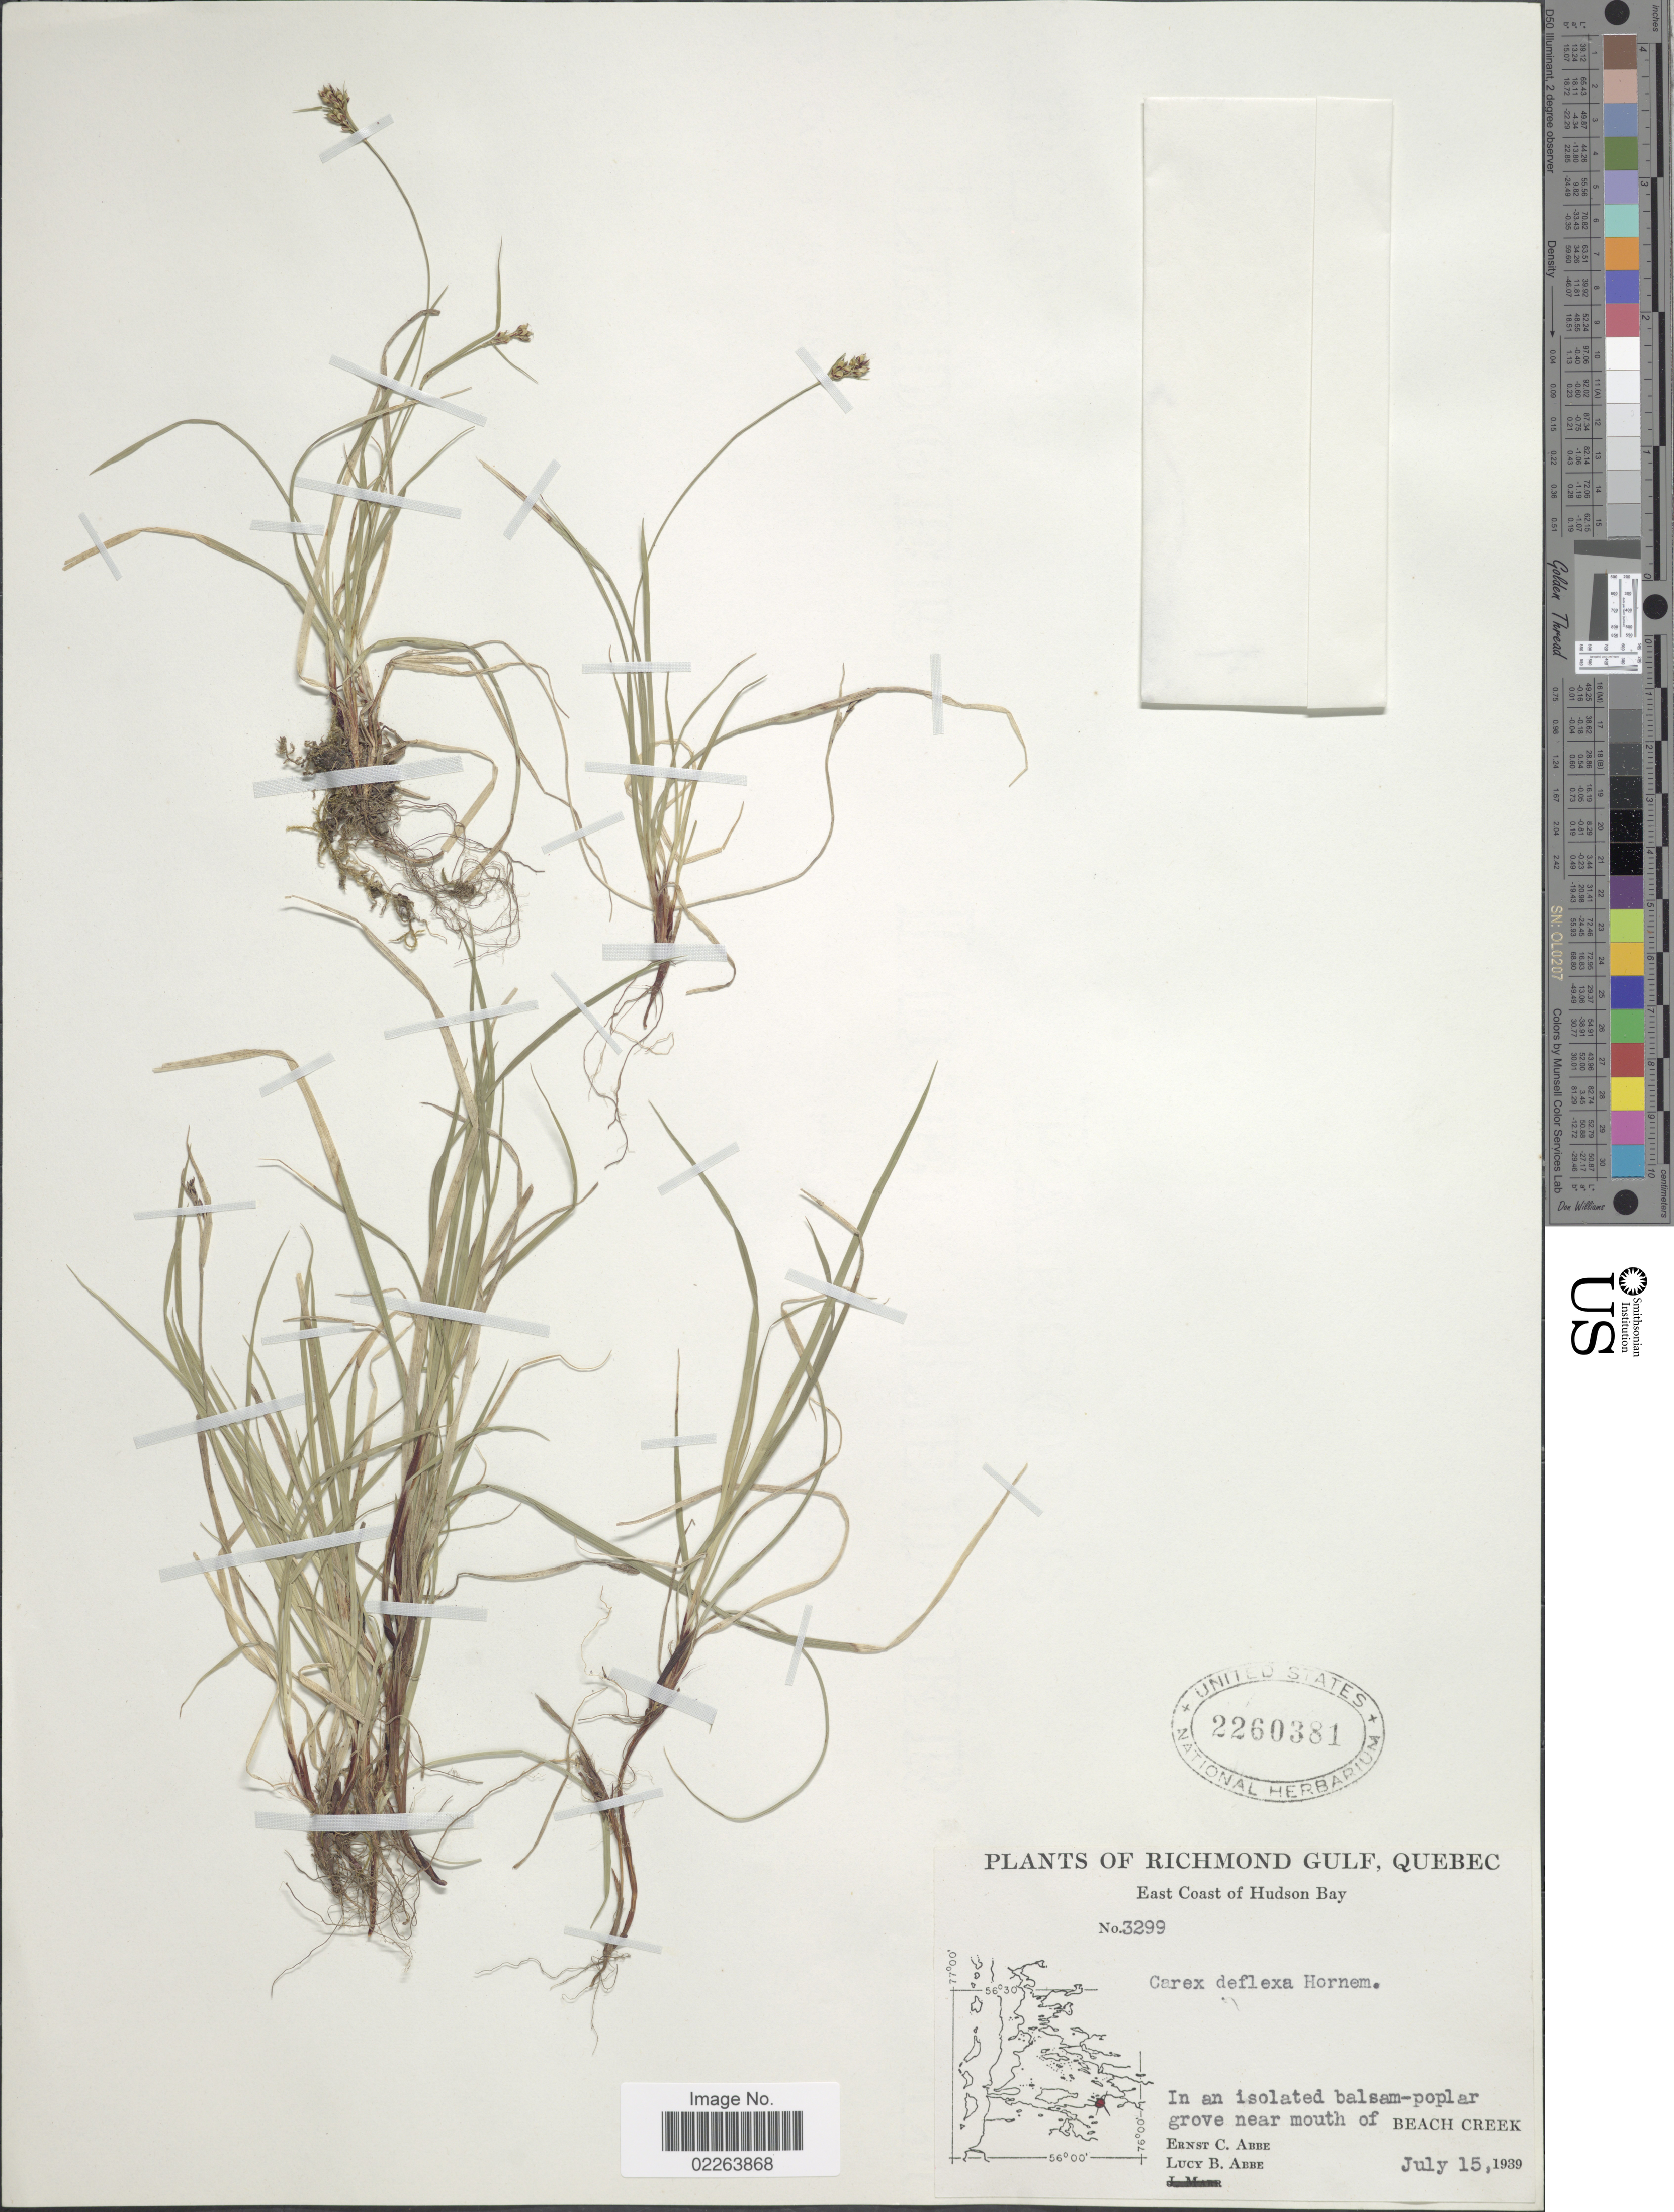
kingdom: Plantae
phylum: Tracheophyta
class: Liliopsida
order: Poales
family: Cyperaceae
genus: Carex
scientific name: Carex deflexa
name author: Hornem.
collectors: E. C. Abbe & L. B. Abbe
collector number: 3299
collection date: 1939-07-15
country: Canada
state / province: Quebec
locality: Richmond Gulf, East Coast of Hudson Bay, In an isolated balsam-poplar grove near mouth of Beach Creek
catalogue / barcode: US 2260381